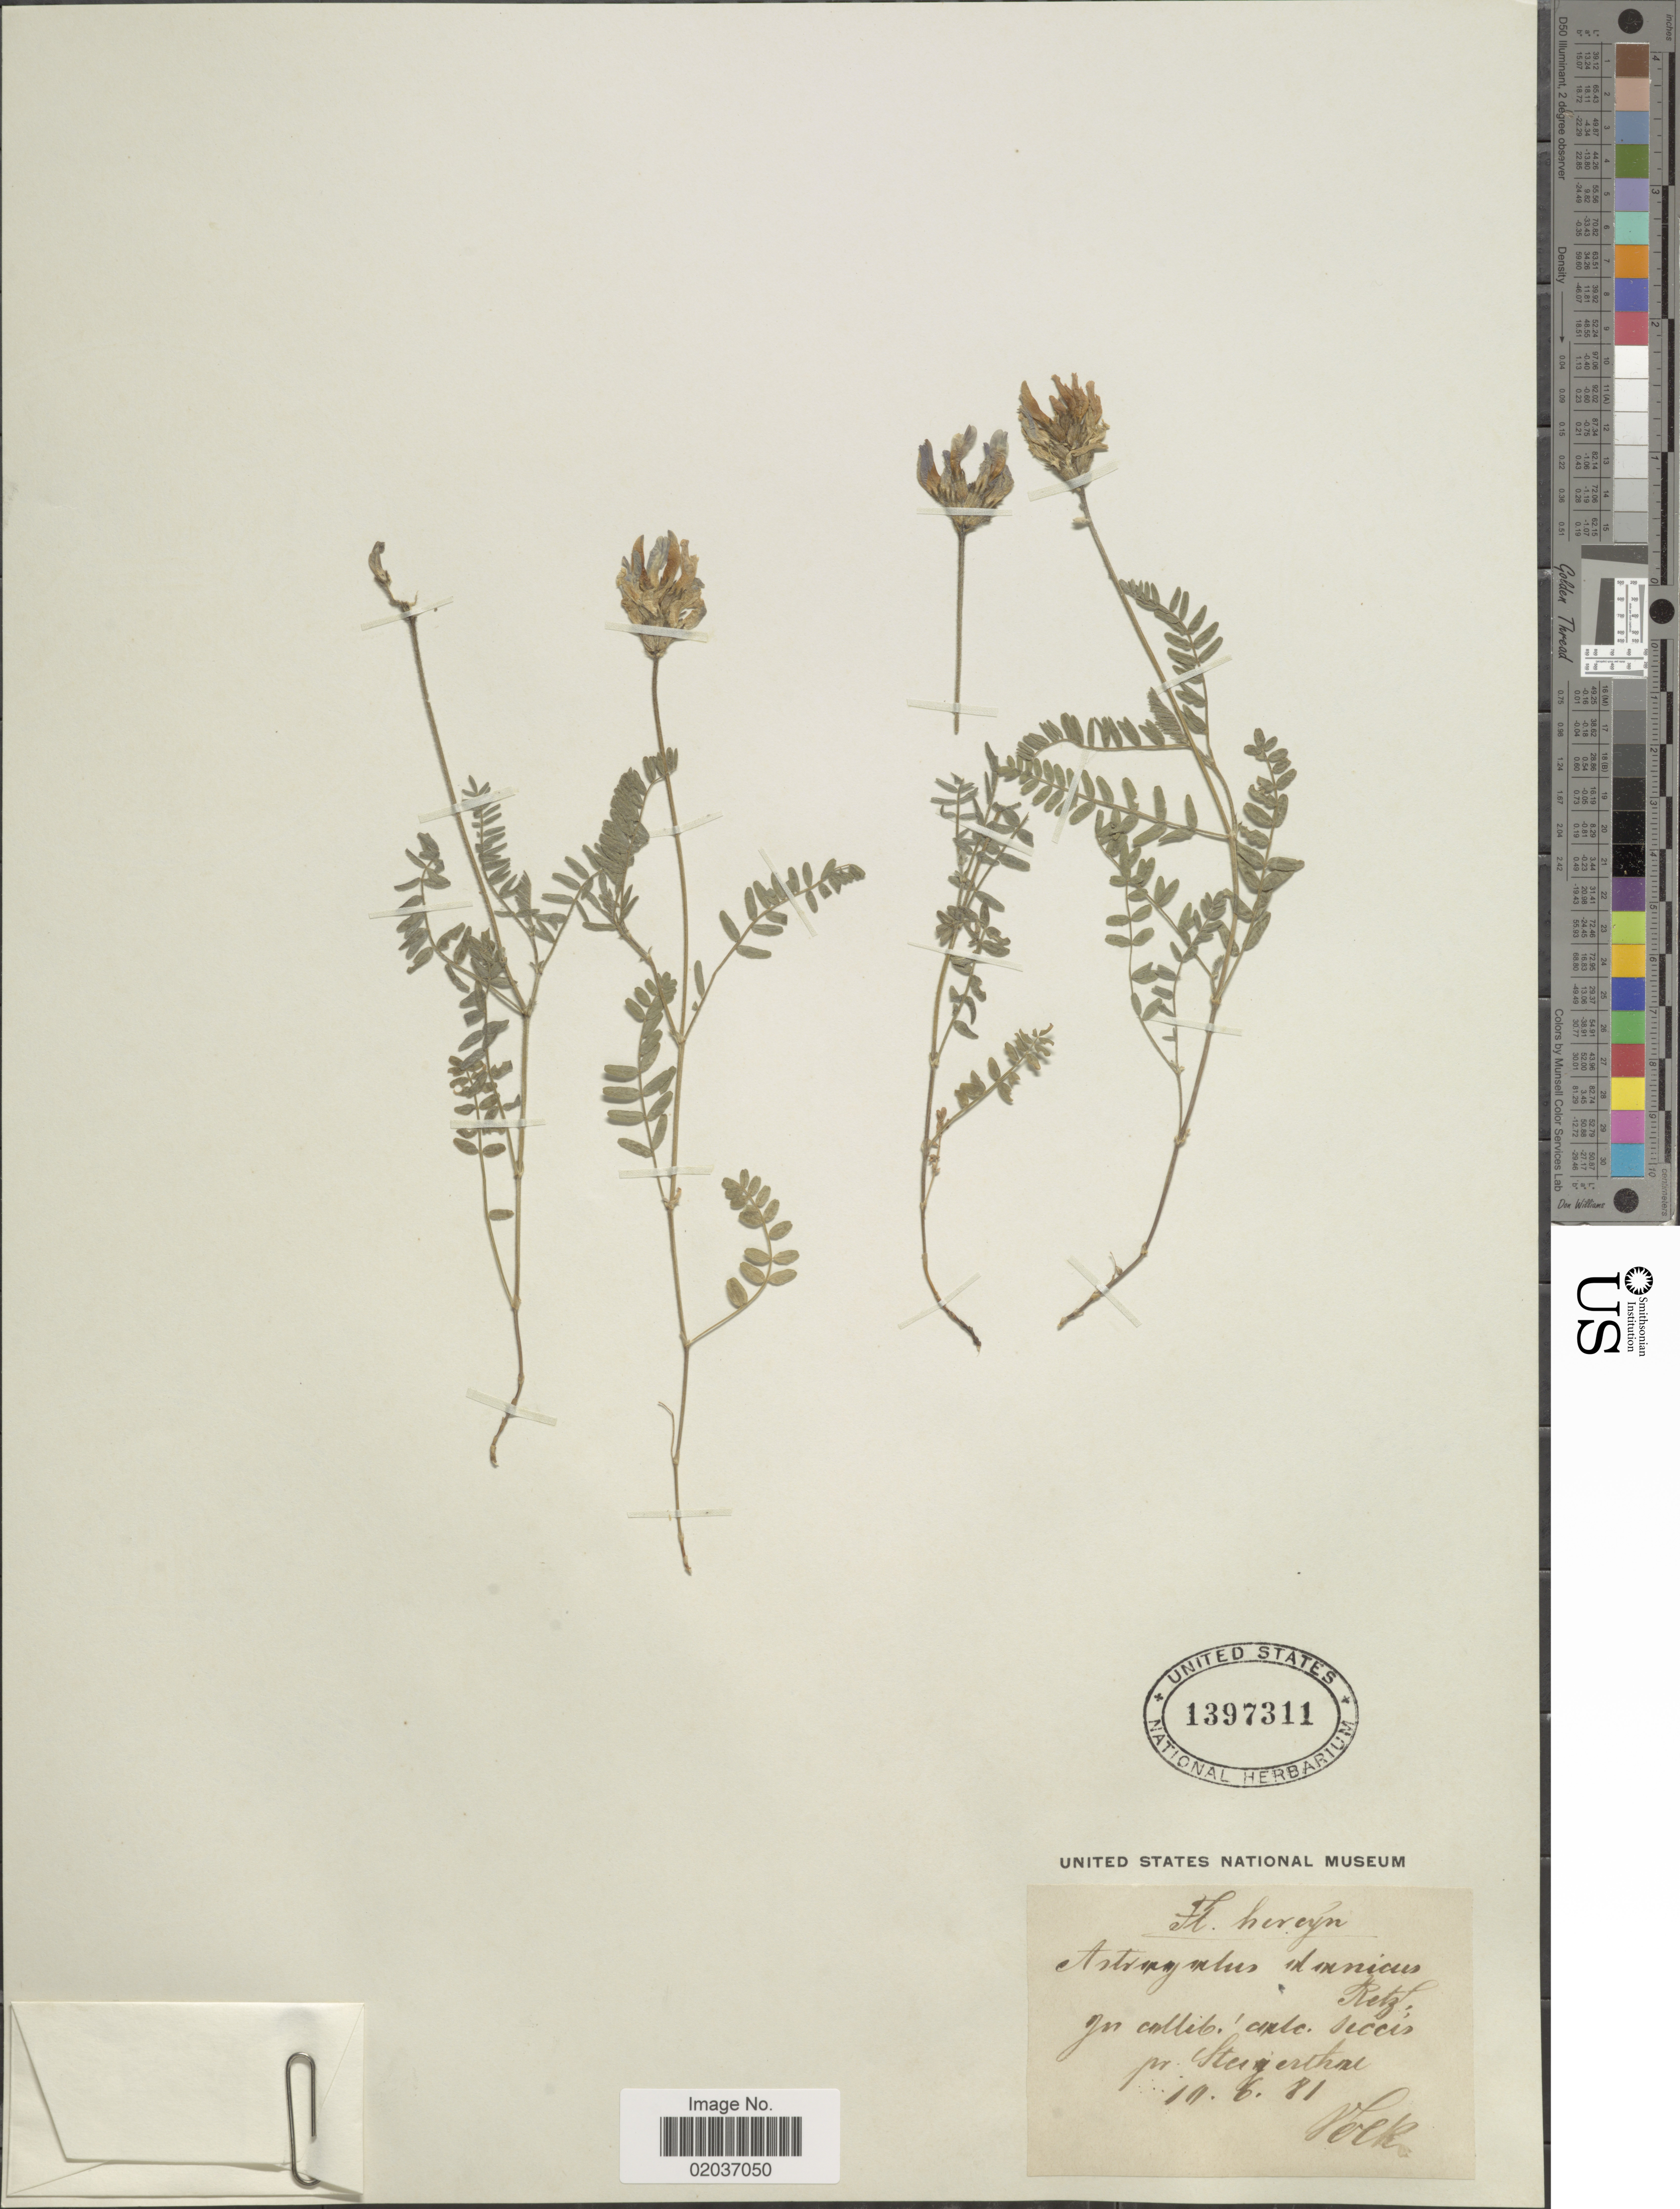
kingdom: Plantae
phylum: Tracheophyta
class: Magnoliopsida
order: Fabales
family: Fabaceae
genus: Astragalus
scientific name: Astragalus danicus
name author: Retz.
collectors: -. Volk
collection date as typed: Transcribed d/m/y: 10/6/81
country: Germany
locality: Hereyn. pr. Steigerthal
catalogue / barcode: US 1397311